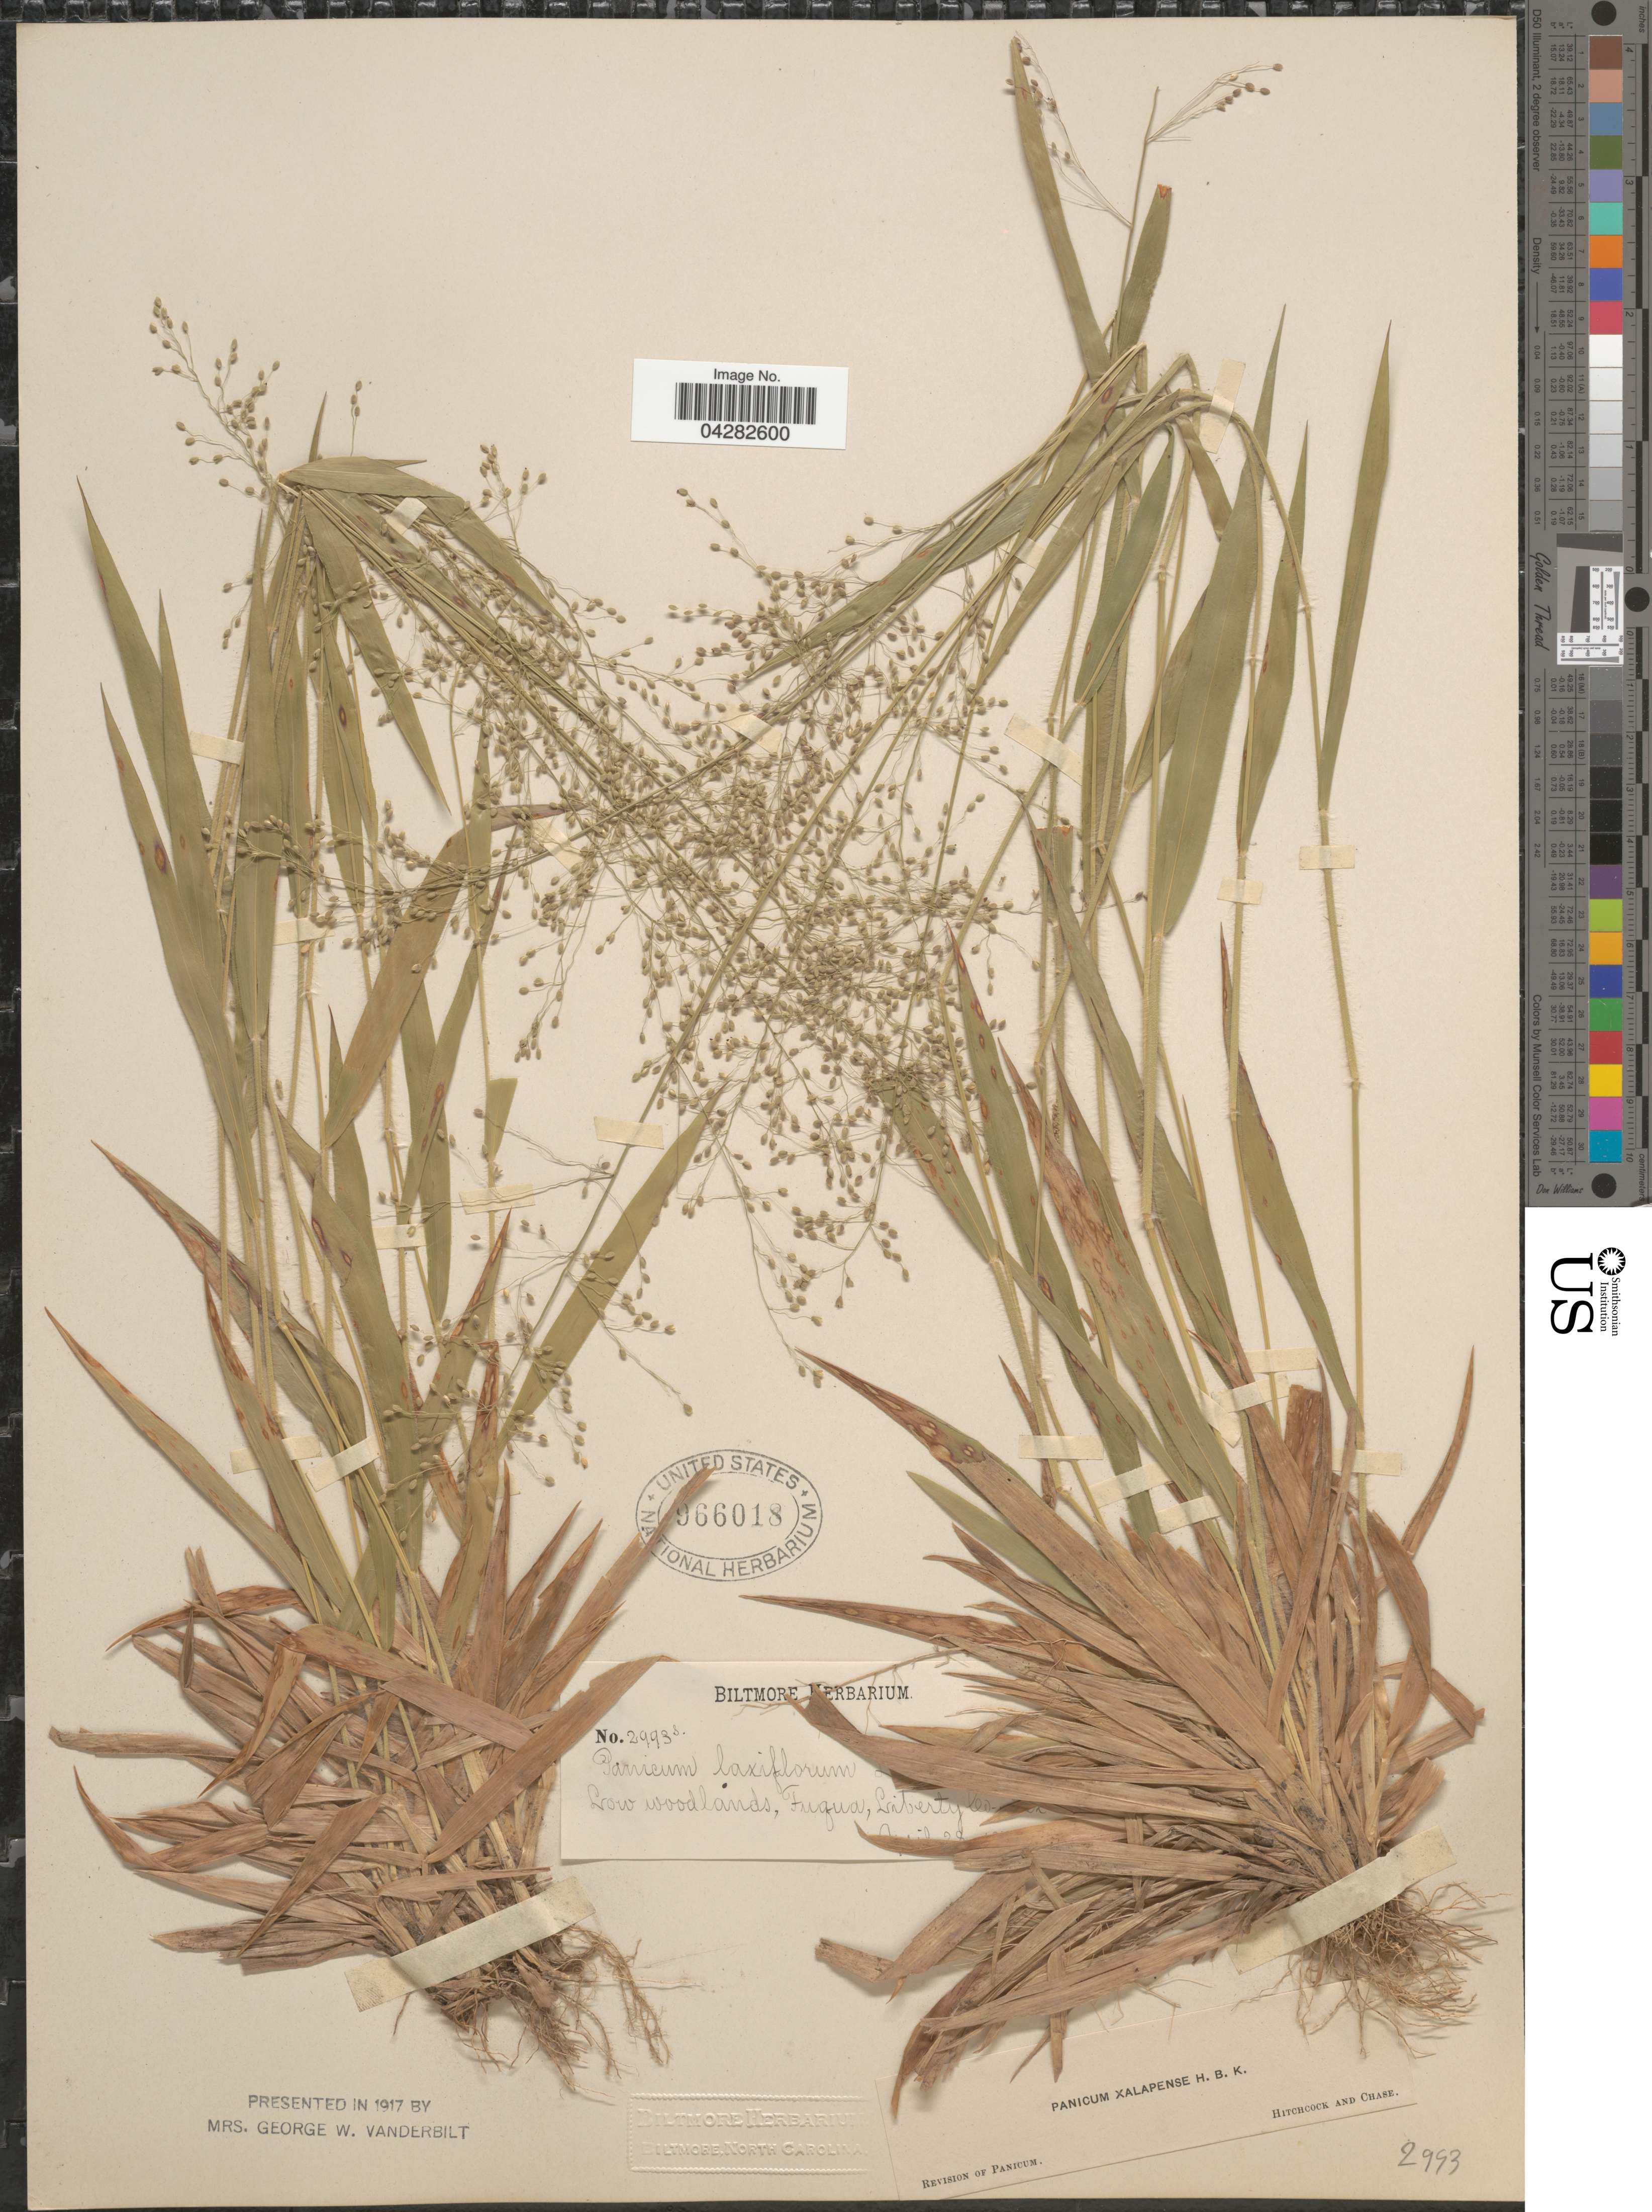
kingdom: Plantae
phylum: Tracheophyta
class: Liliopsida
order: Poales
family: Poaceae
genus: Dichanthelium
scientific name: Dichanthelium laxiflorum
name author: (Lam.) Gould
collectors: ex herb. Biltmore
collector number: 2993s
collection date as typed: ! 28 !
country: United States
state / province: Texas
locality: Low woodlands, Fuqua, Liberty Co.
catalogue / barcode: US 966018